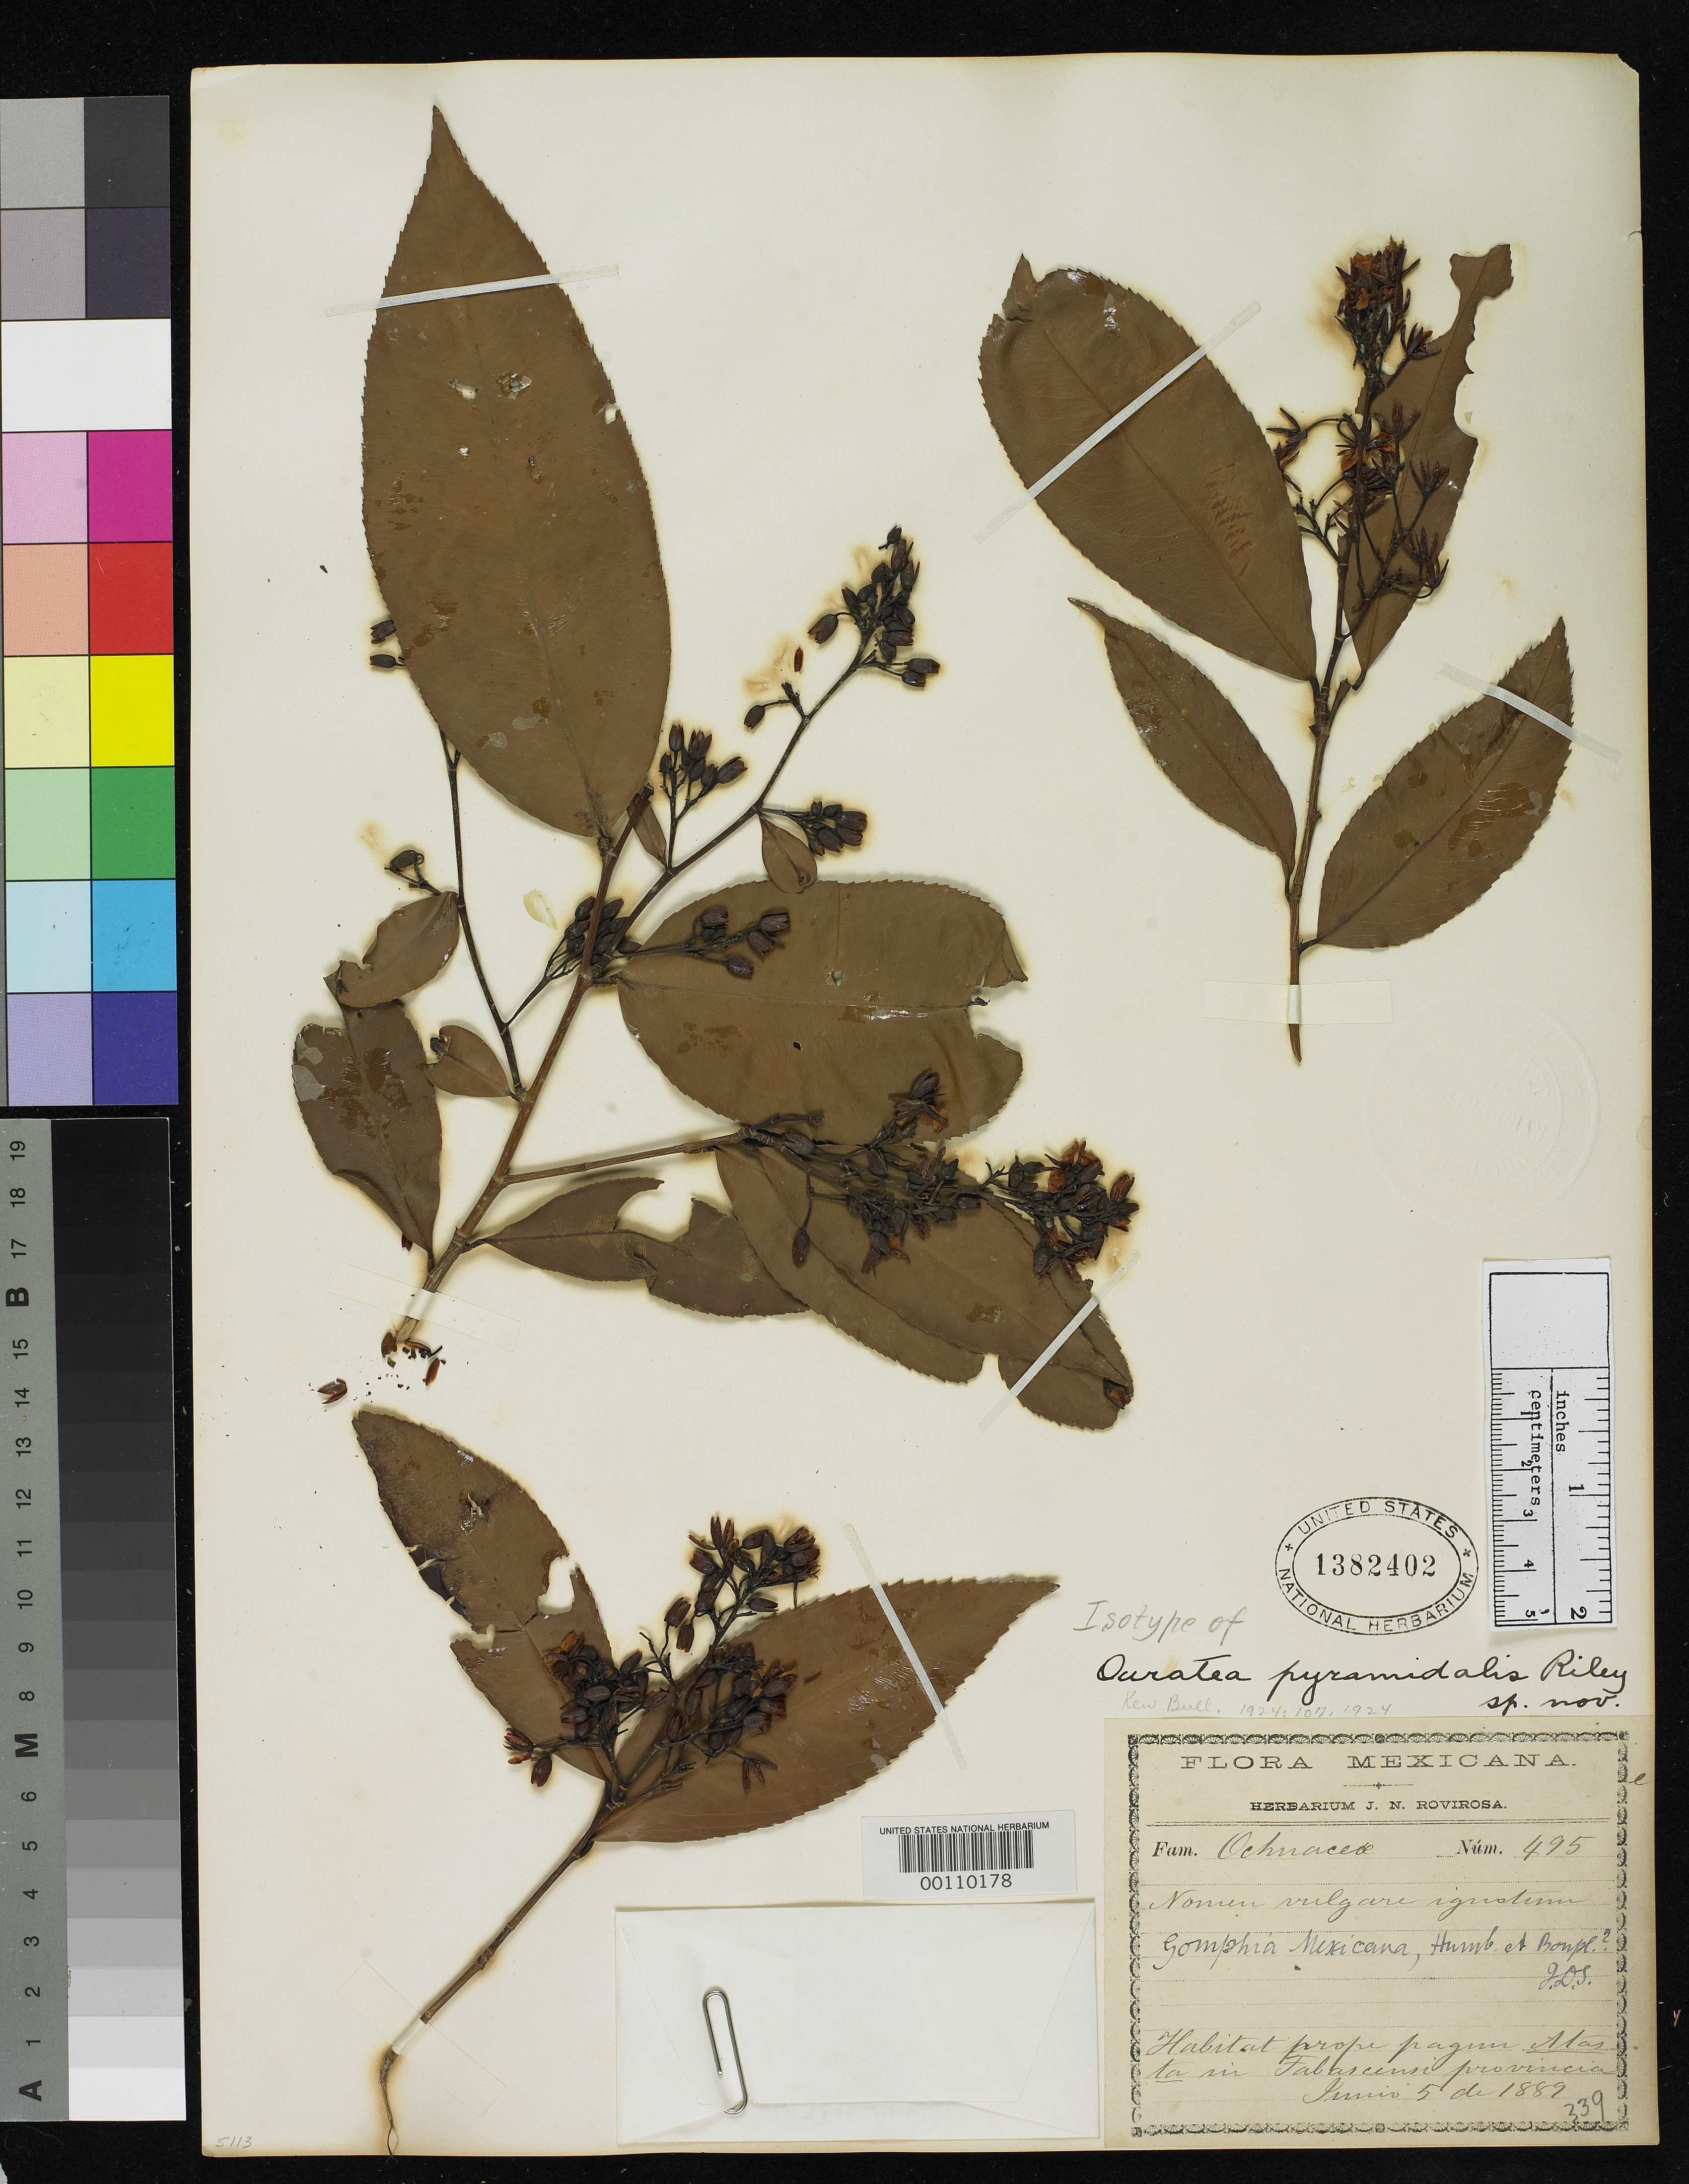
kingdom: Plantae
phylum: Tracheophyta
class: Magnoliopsida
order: Malpighiales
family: Ochnaceae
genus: Ouratea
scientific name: Ouratea pyramidalis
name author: L. Riley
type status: Isotype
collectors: J. N. Rovirosa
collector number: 495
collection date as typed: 05 Jun 1889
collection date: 1889-06-05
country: Mexico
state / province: Tabasco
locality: Near Atasta.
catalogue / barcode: US 1382402